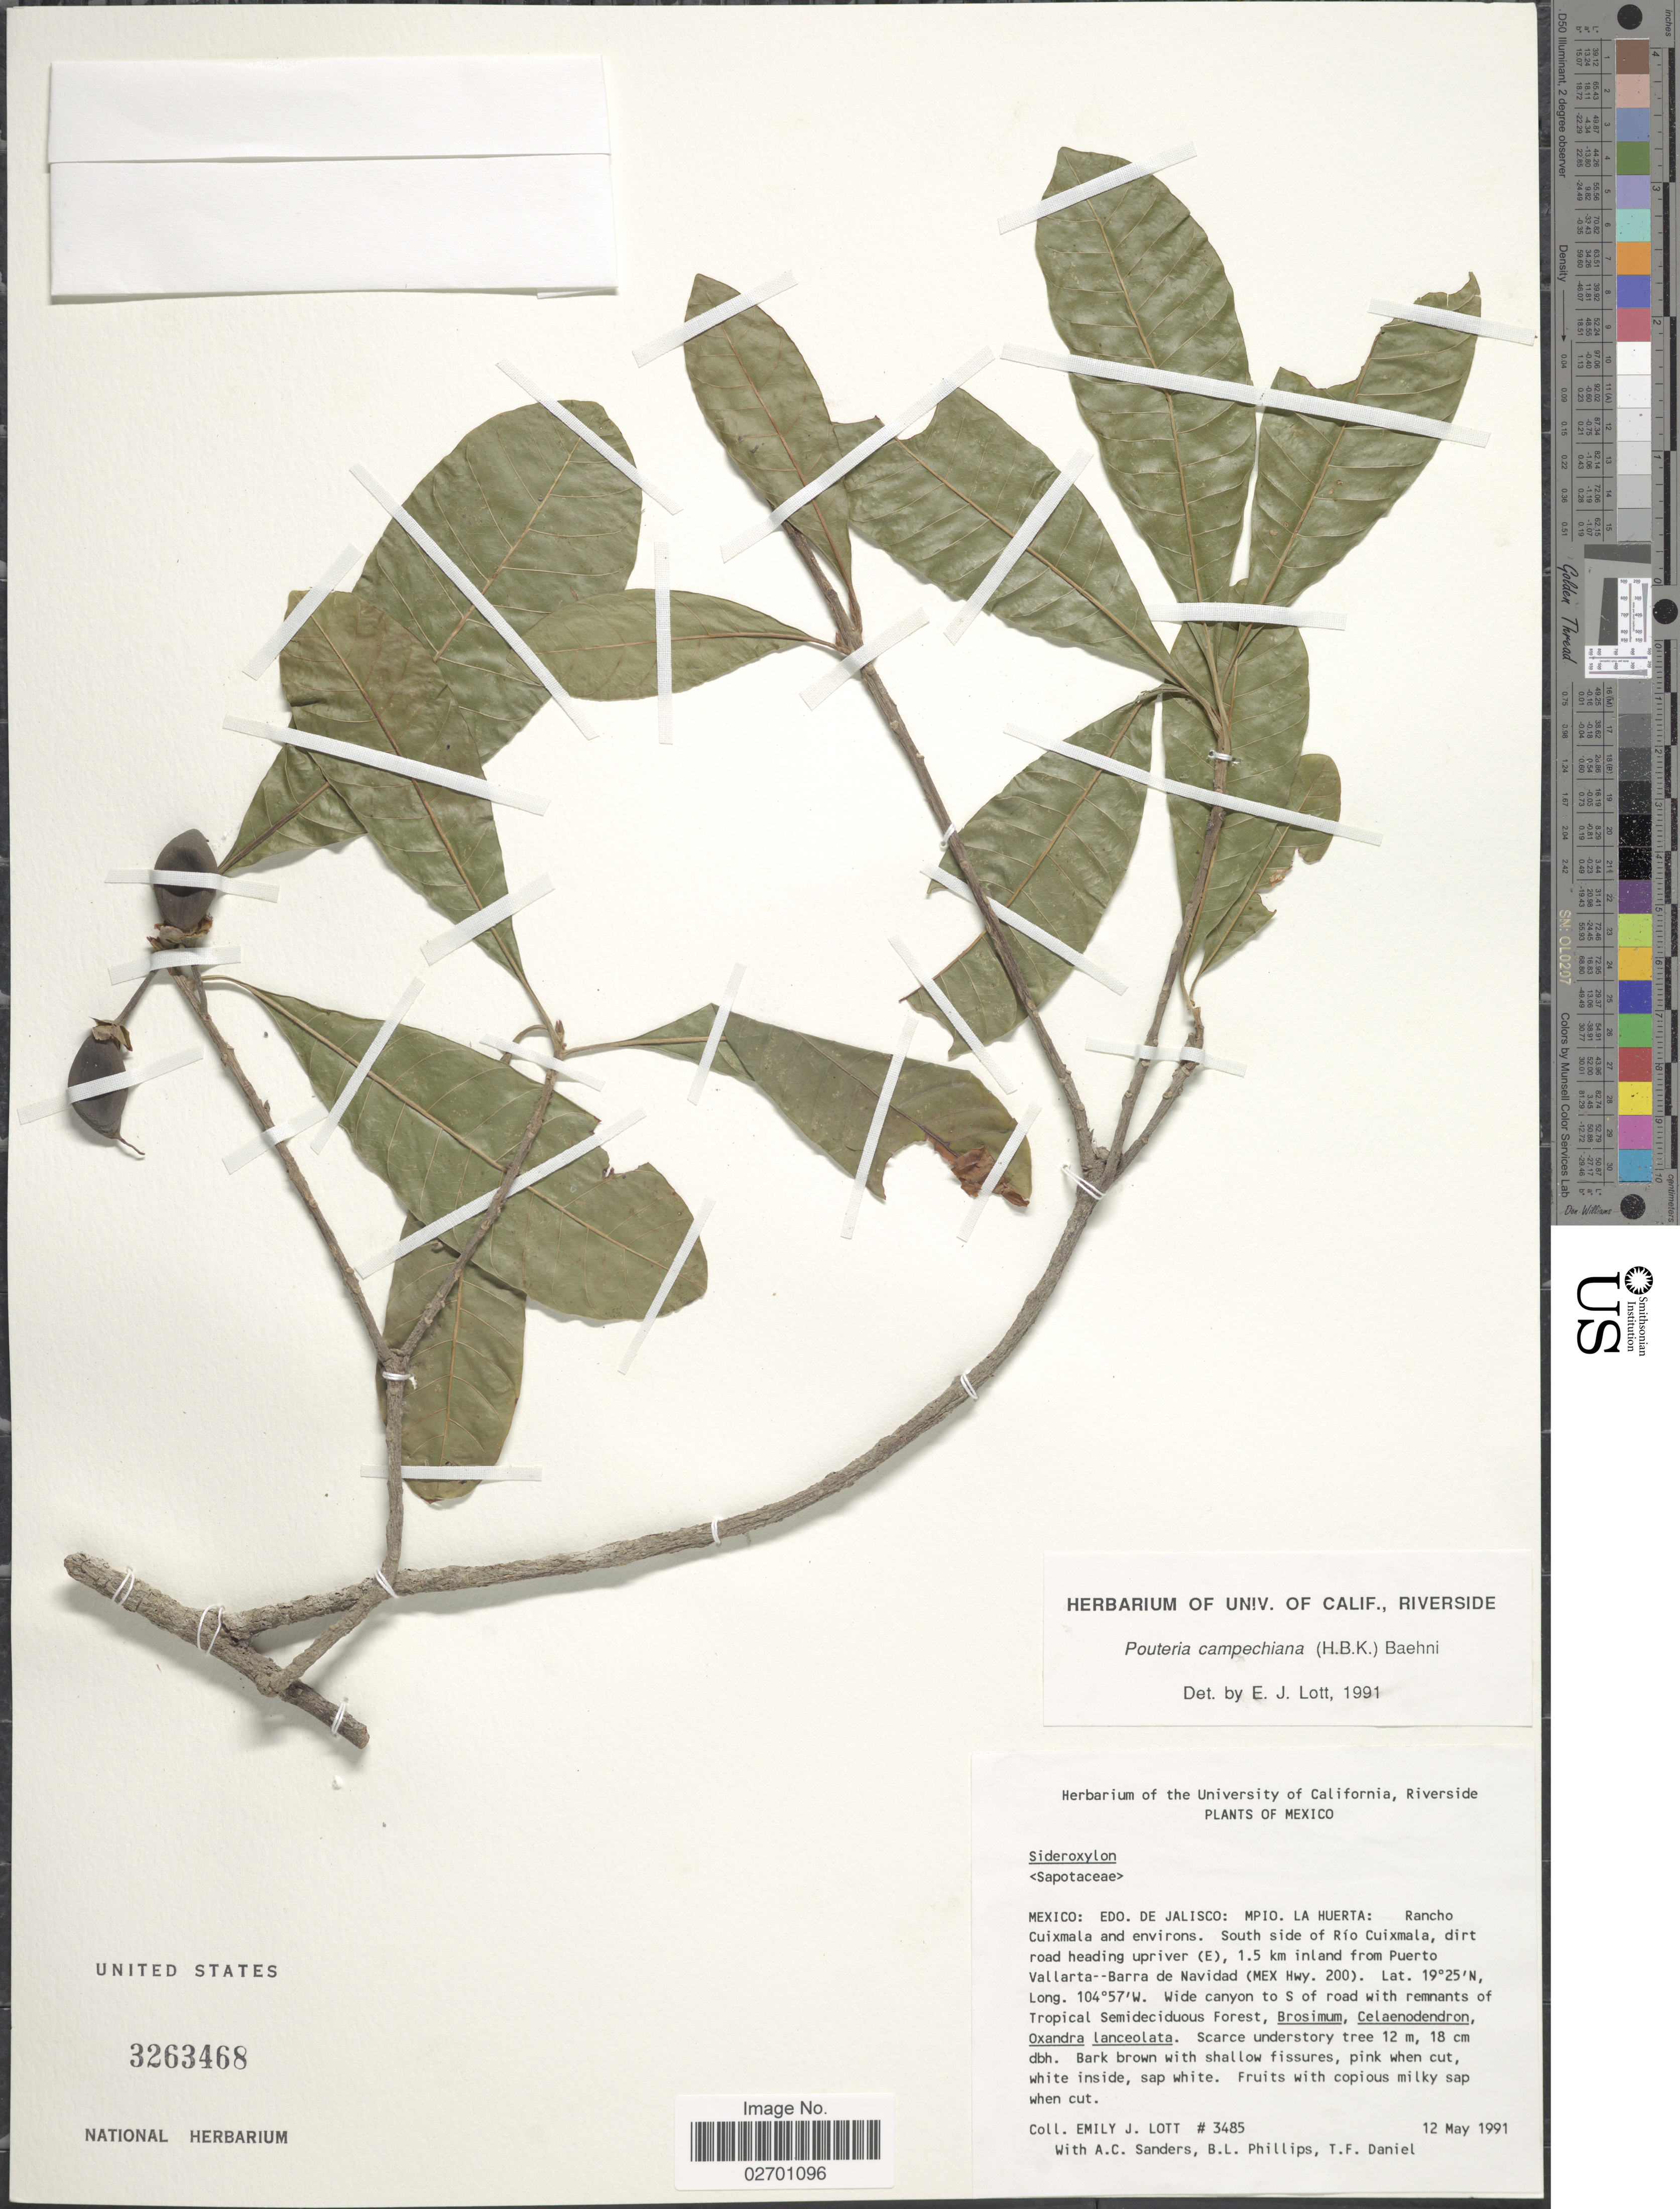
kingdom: Plantae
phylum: Tracheophyta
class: Magnoliopsida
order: Ericales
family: Sapotaceae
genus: Pouteria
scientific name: Pouteria campechiana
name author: (Kunth) Baehni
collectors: E. J. Lott, A. Sanders, B. L. Phillips & T. F. Daniel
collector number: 3485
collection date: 1991-05-12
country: Mexico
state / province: Jalisco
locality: Mpio. La Huerta: Rancho Cuixmala and environs. South side of Rio Cuixmala, dirt road heading upriver (E), 1.5 km inland from Puerto Vallarta--Barra de Navidad (MEX Hwy. 200)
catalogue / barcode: US 3263468